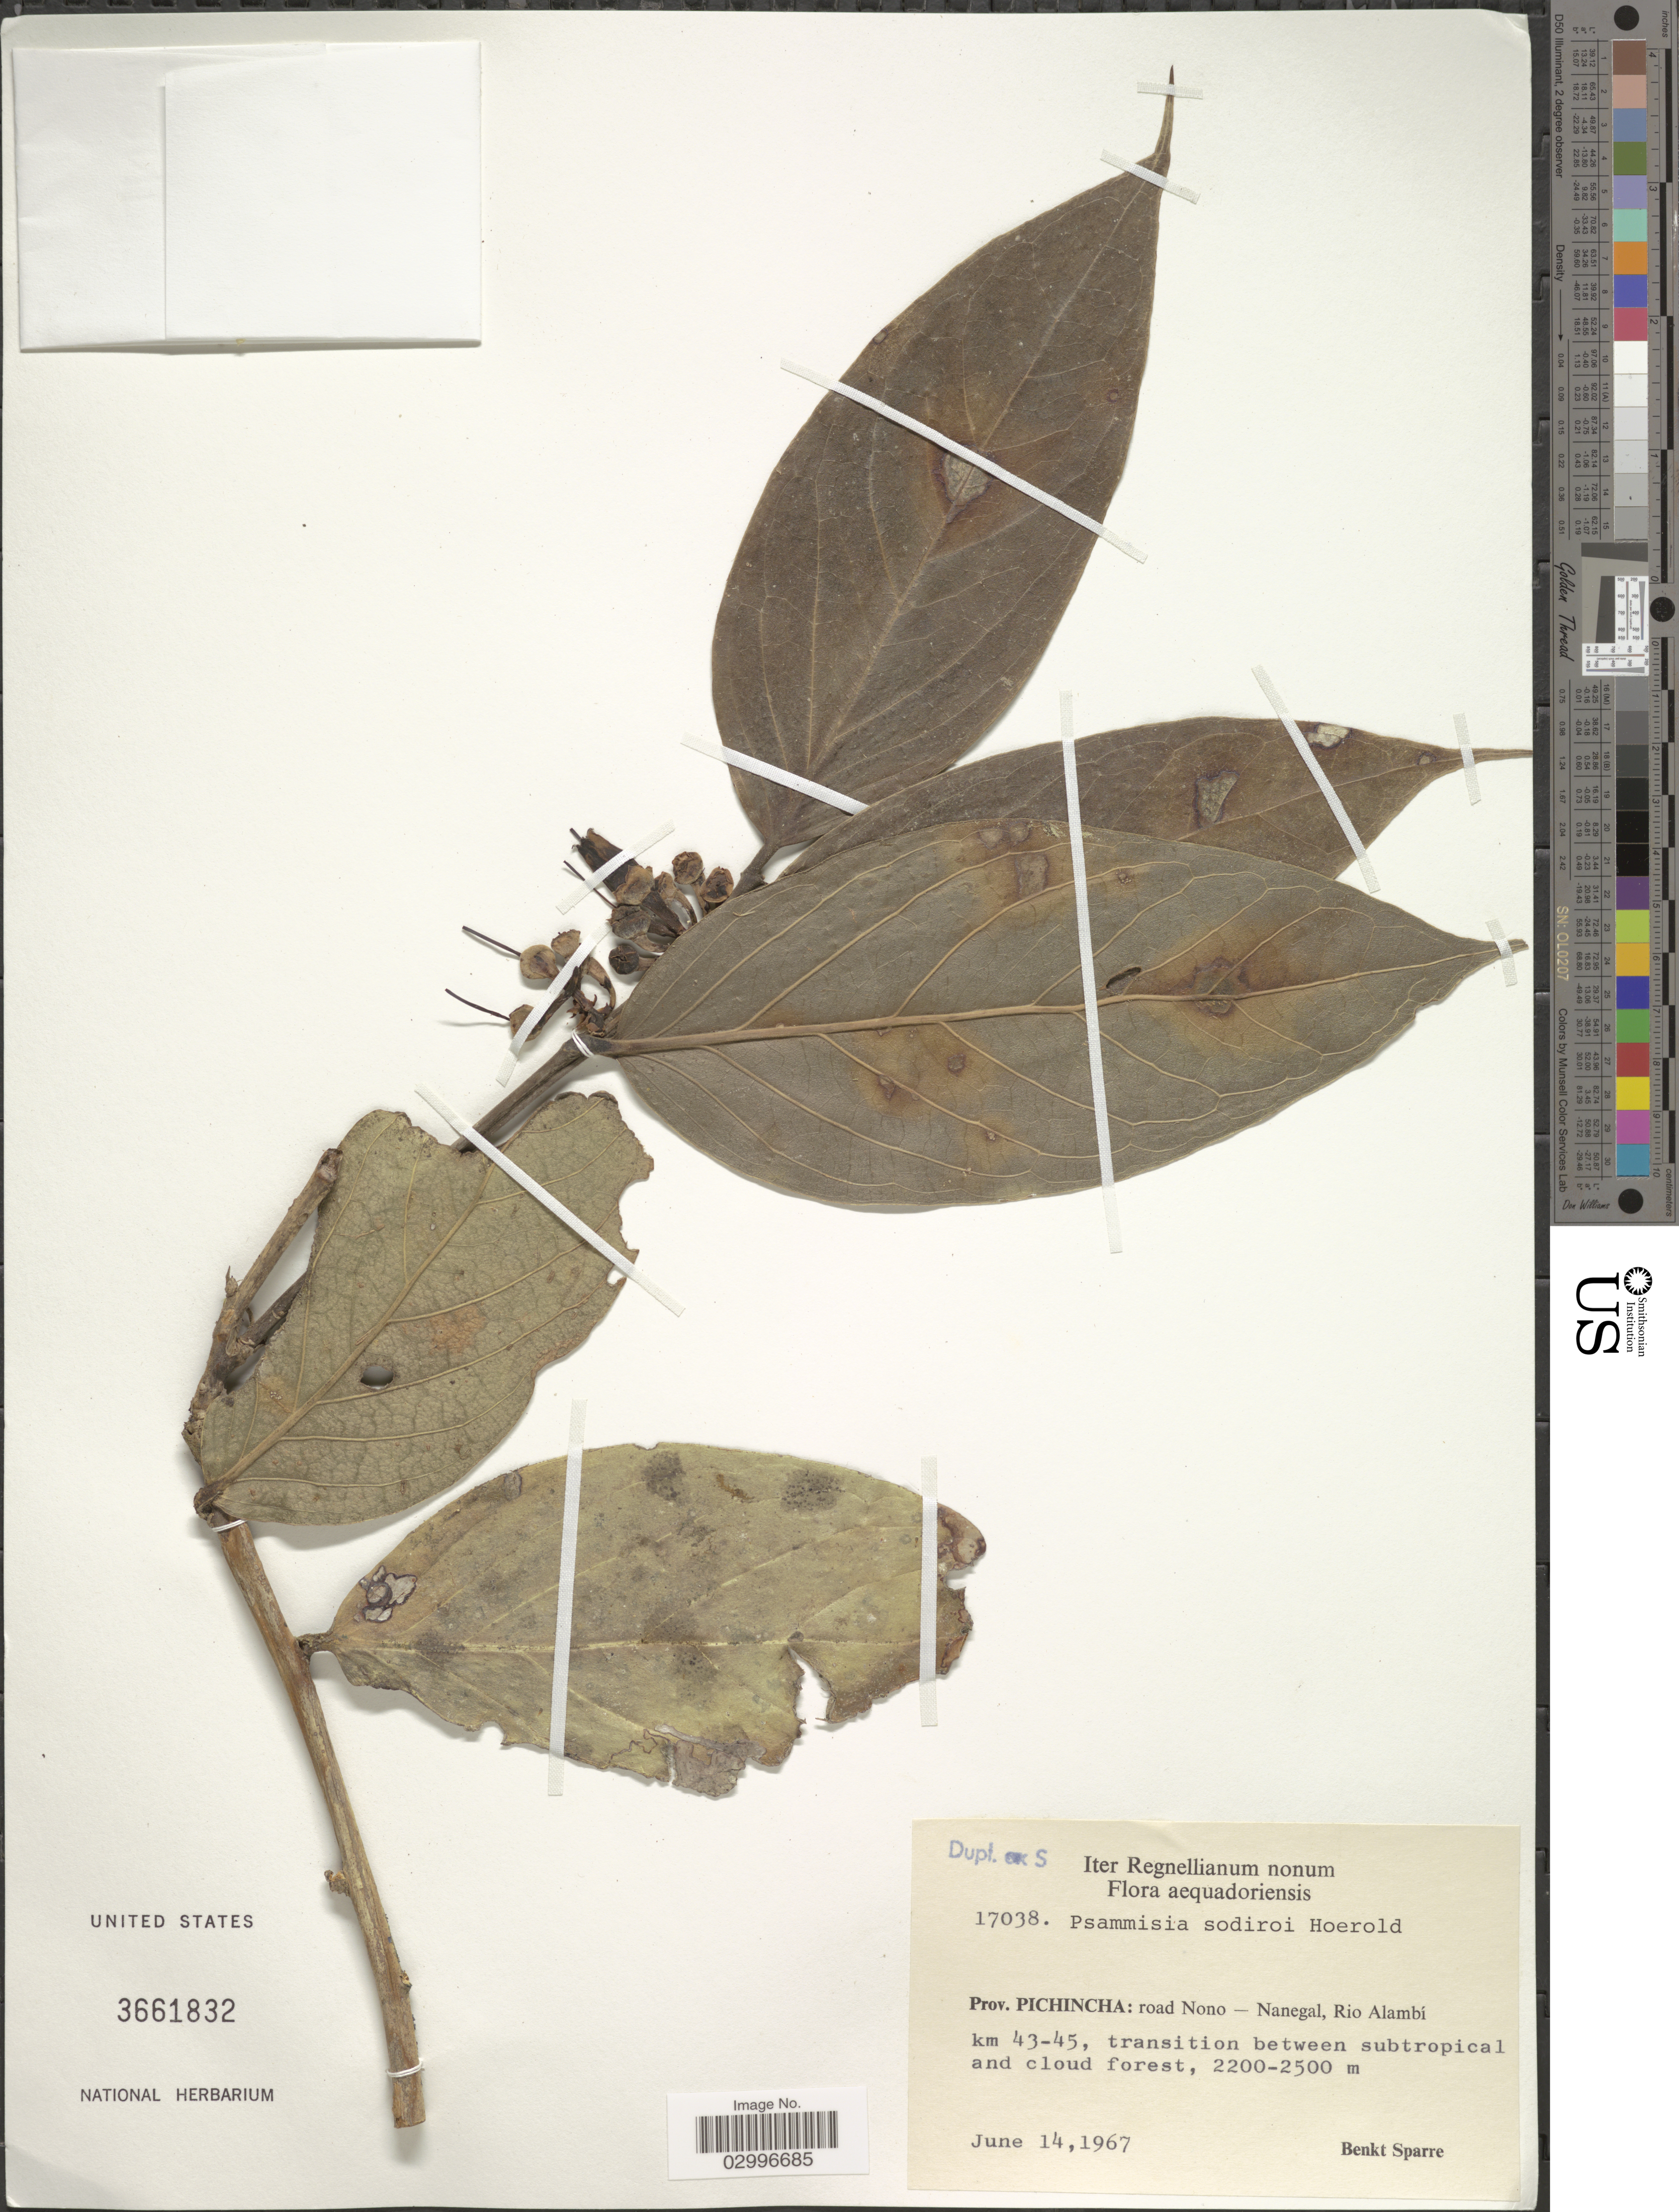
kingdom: Plantae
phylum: Tracheophyta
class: Magnoliopsida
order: Ericales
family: Ericaceae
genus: Psammisia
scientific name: Psammisia sodiroi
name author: Hoerold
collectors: B. Sparre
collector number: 17038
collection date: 1967-06-14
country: Ecuador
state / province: Pichincha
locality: Road Nono - Nanegal, Rio Alambí km 43-45, transition between subtropical and cloud forest.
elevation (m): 2200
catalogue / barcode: US 3661832